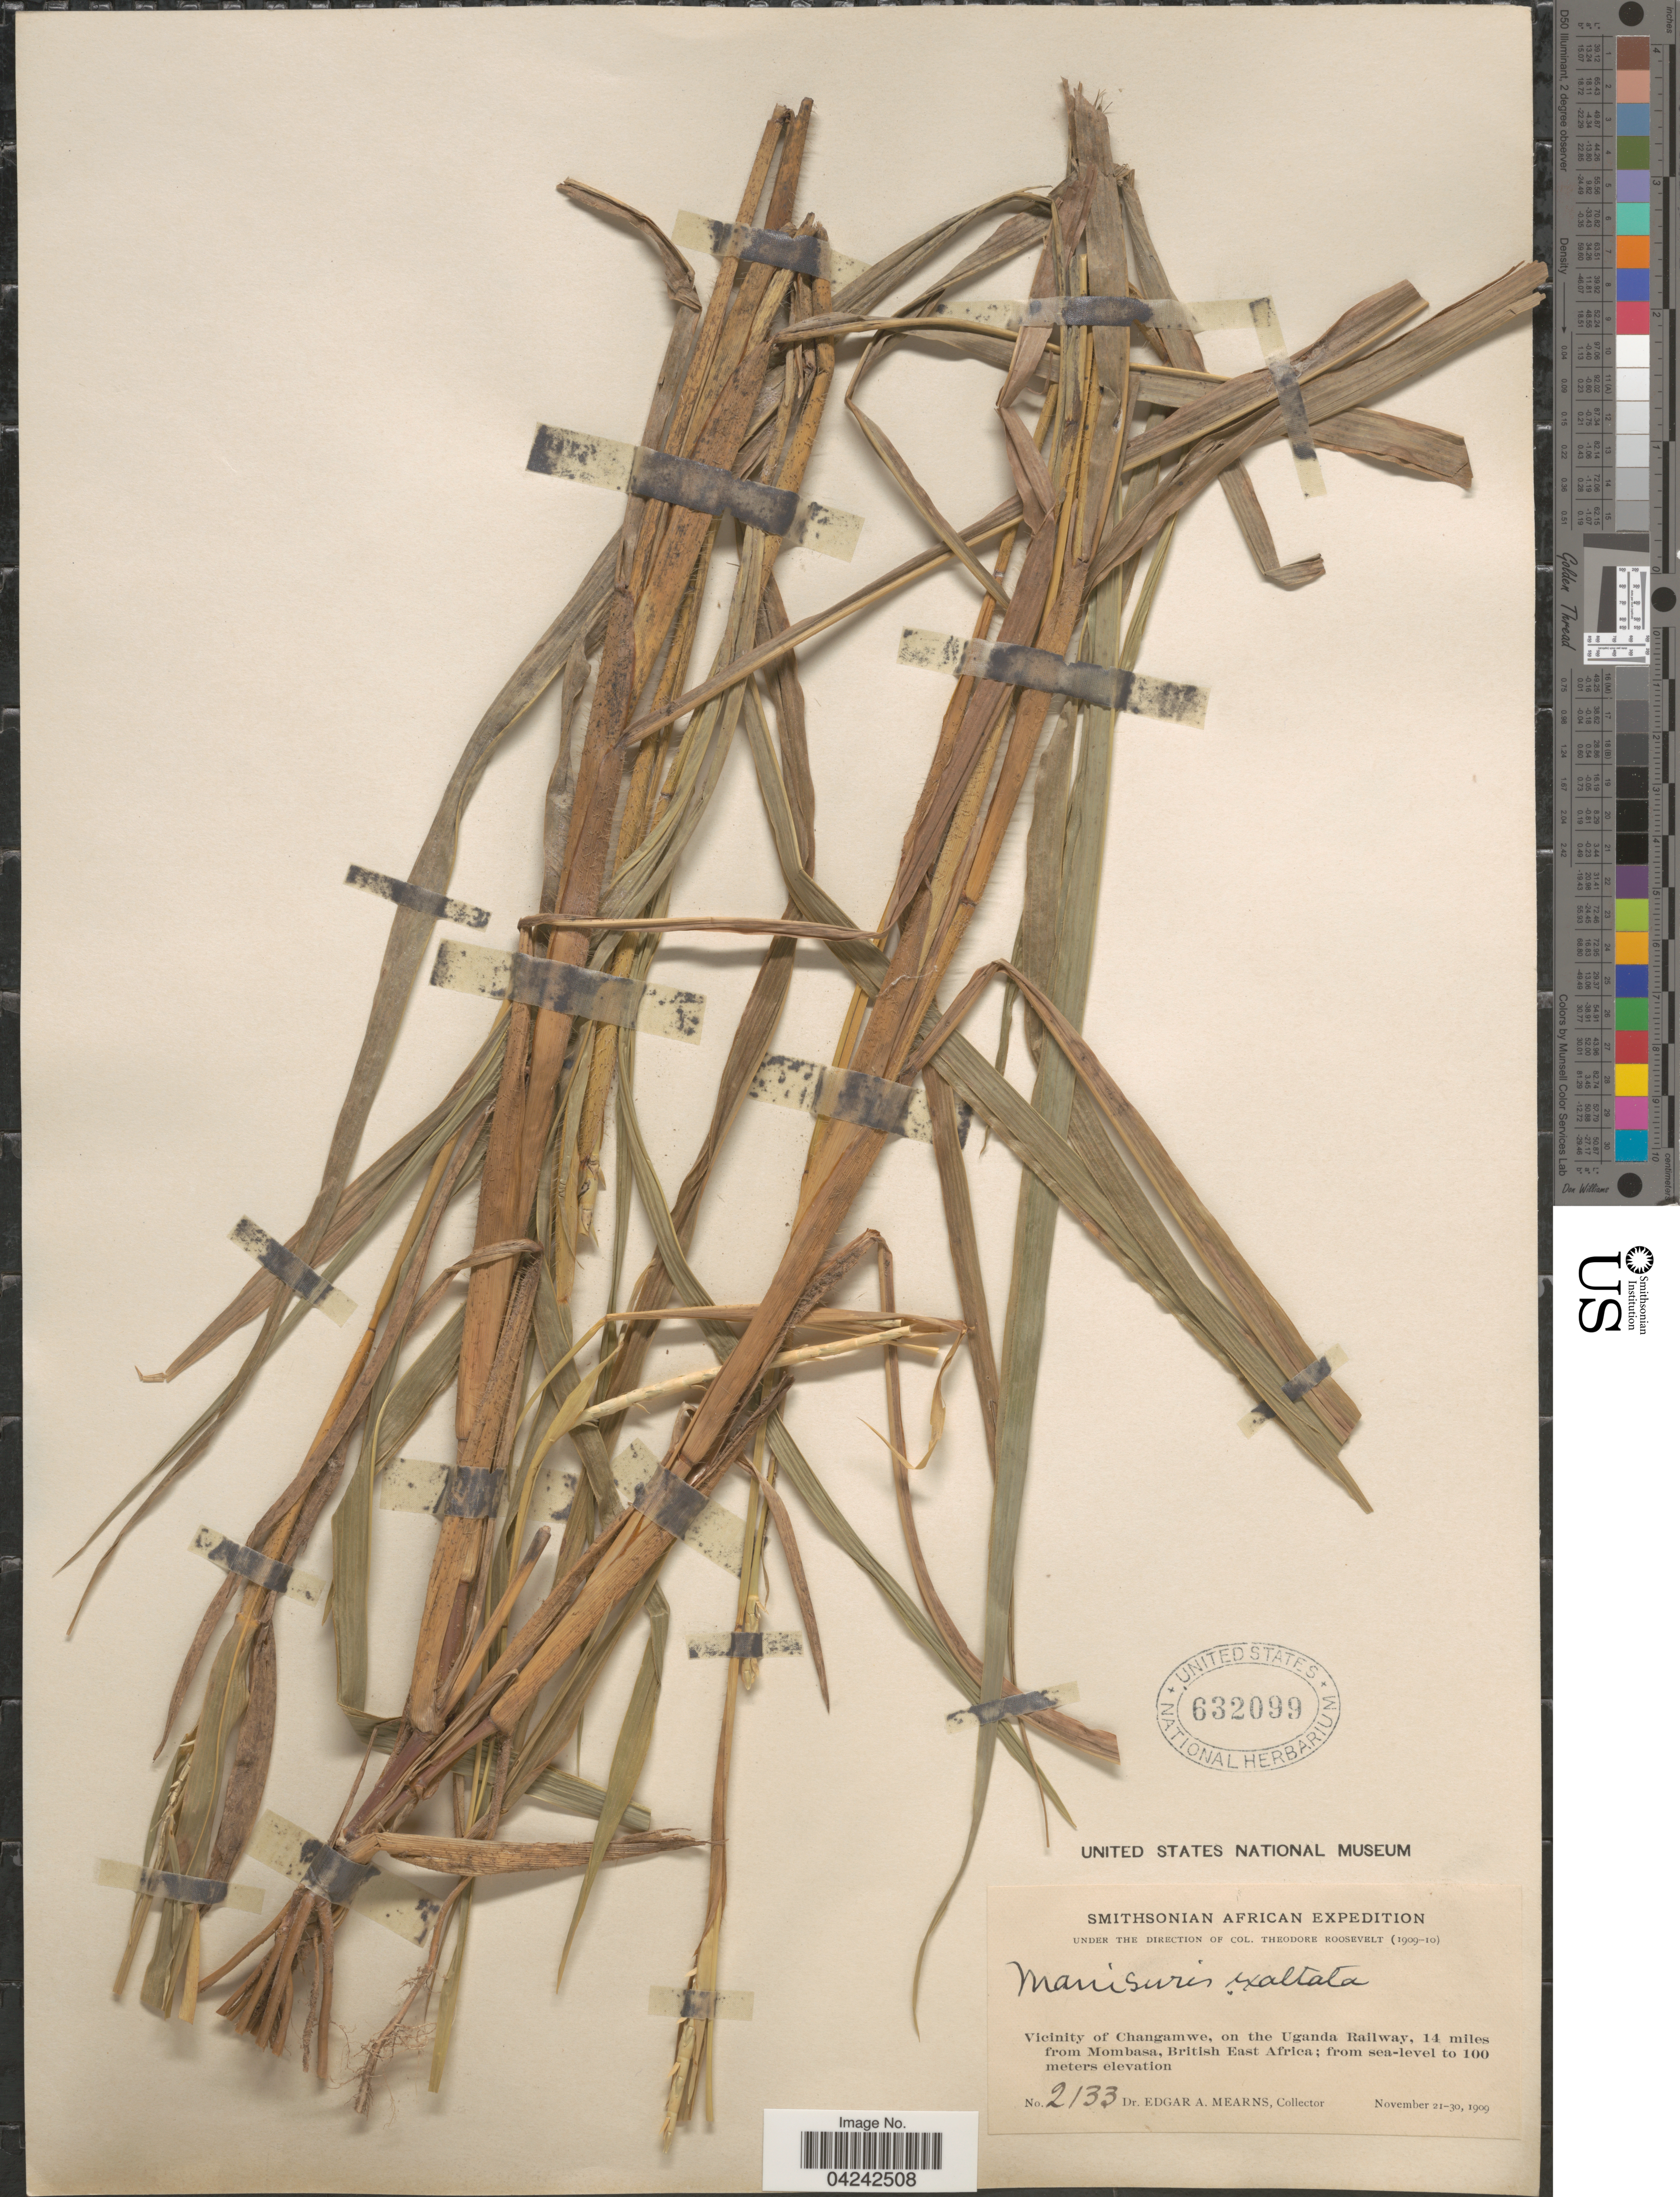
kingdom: Plantae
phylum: Tracheophyta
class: Liliopsida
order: Poales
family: Poaceae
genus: Rottboellia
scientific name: Rottboellia cochinchinensis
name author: (Lour.) Clayton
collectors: E. A. Mearns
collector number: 2133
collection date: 1909-11-21/1909-11-30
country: Kenya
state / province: Mombasa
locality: Smithsonian African Expedition. Vicinity of Changamwe, on the Uganda railway, 14 miles from Mombasa, British East Africa.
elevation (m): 0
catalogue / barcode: US 632099